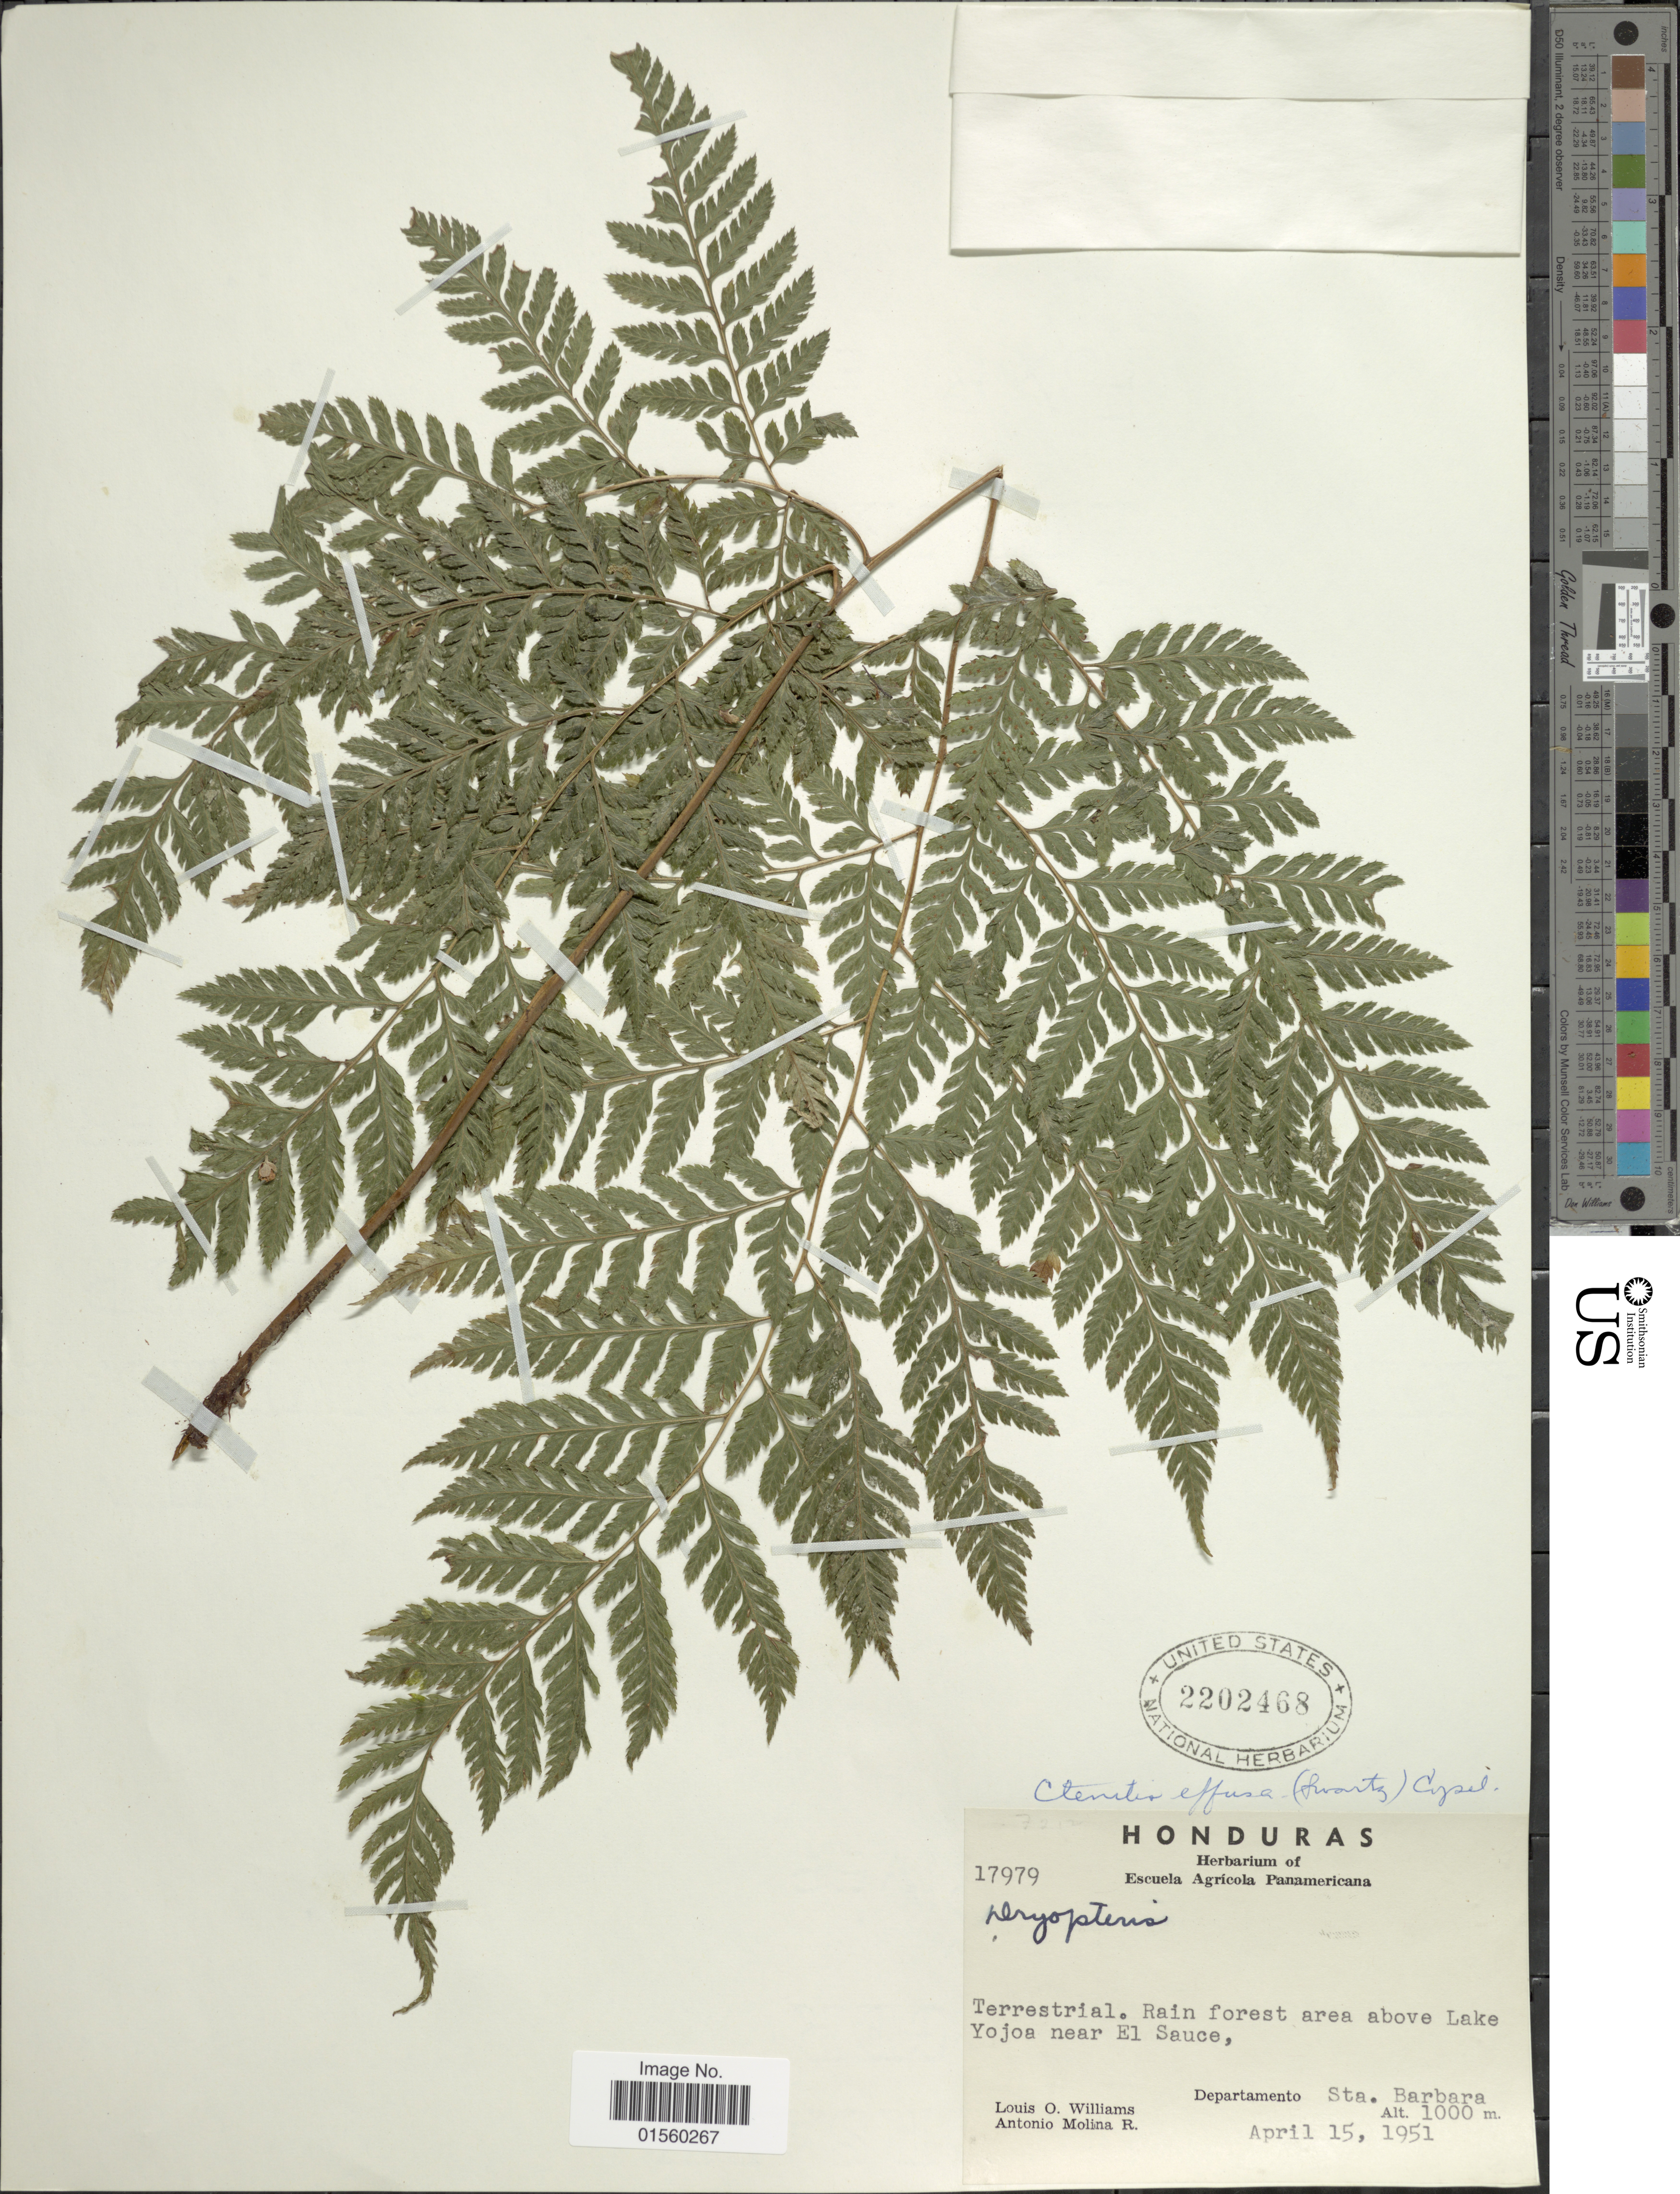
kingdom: Plantae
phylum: Tracheophyta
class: Polypodiopsida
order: Polypodiales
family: Dryopteridaceae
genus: Parapolystichum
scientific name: Parapolystichum effusum var. effusum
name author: (Sw.) Ching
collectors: L. O. Williams & A. Molina R.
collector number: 17979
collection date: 1951-04-15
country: Honduras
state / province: Santa Bárbara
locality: Terrestrial. Rain forest area above Lake Yojoa near El Sauce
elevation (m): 1000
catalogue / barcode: US 2202468